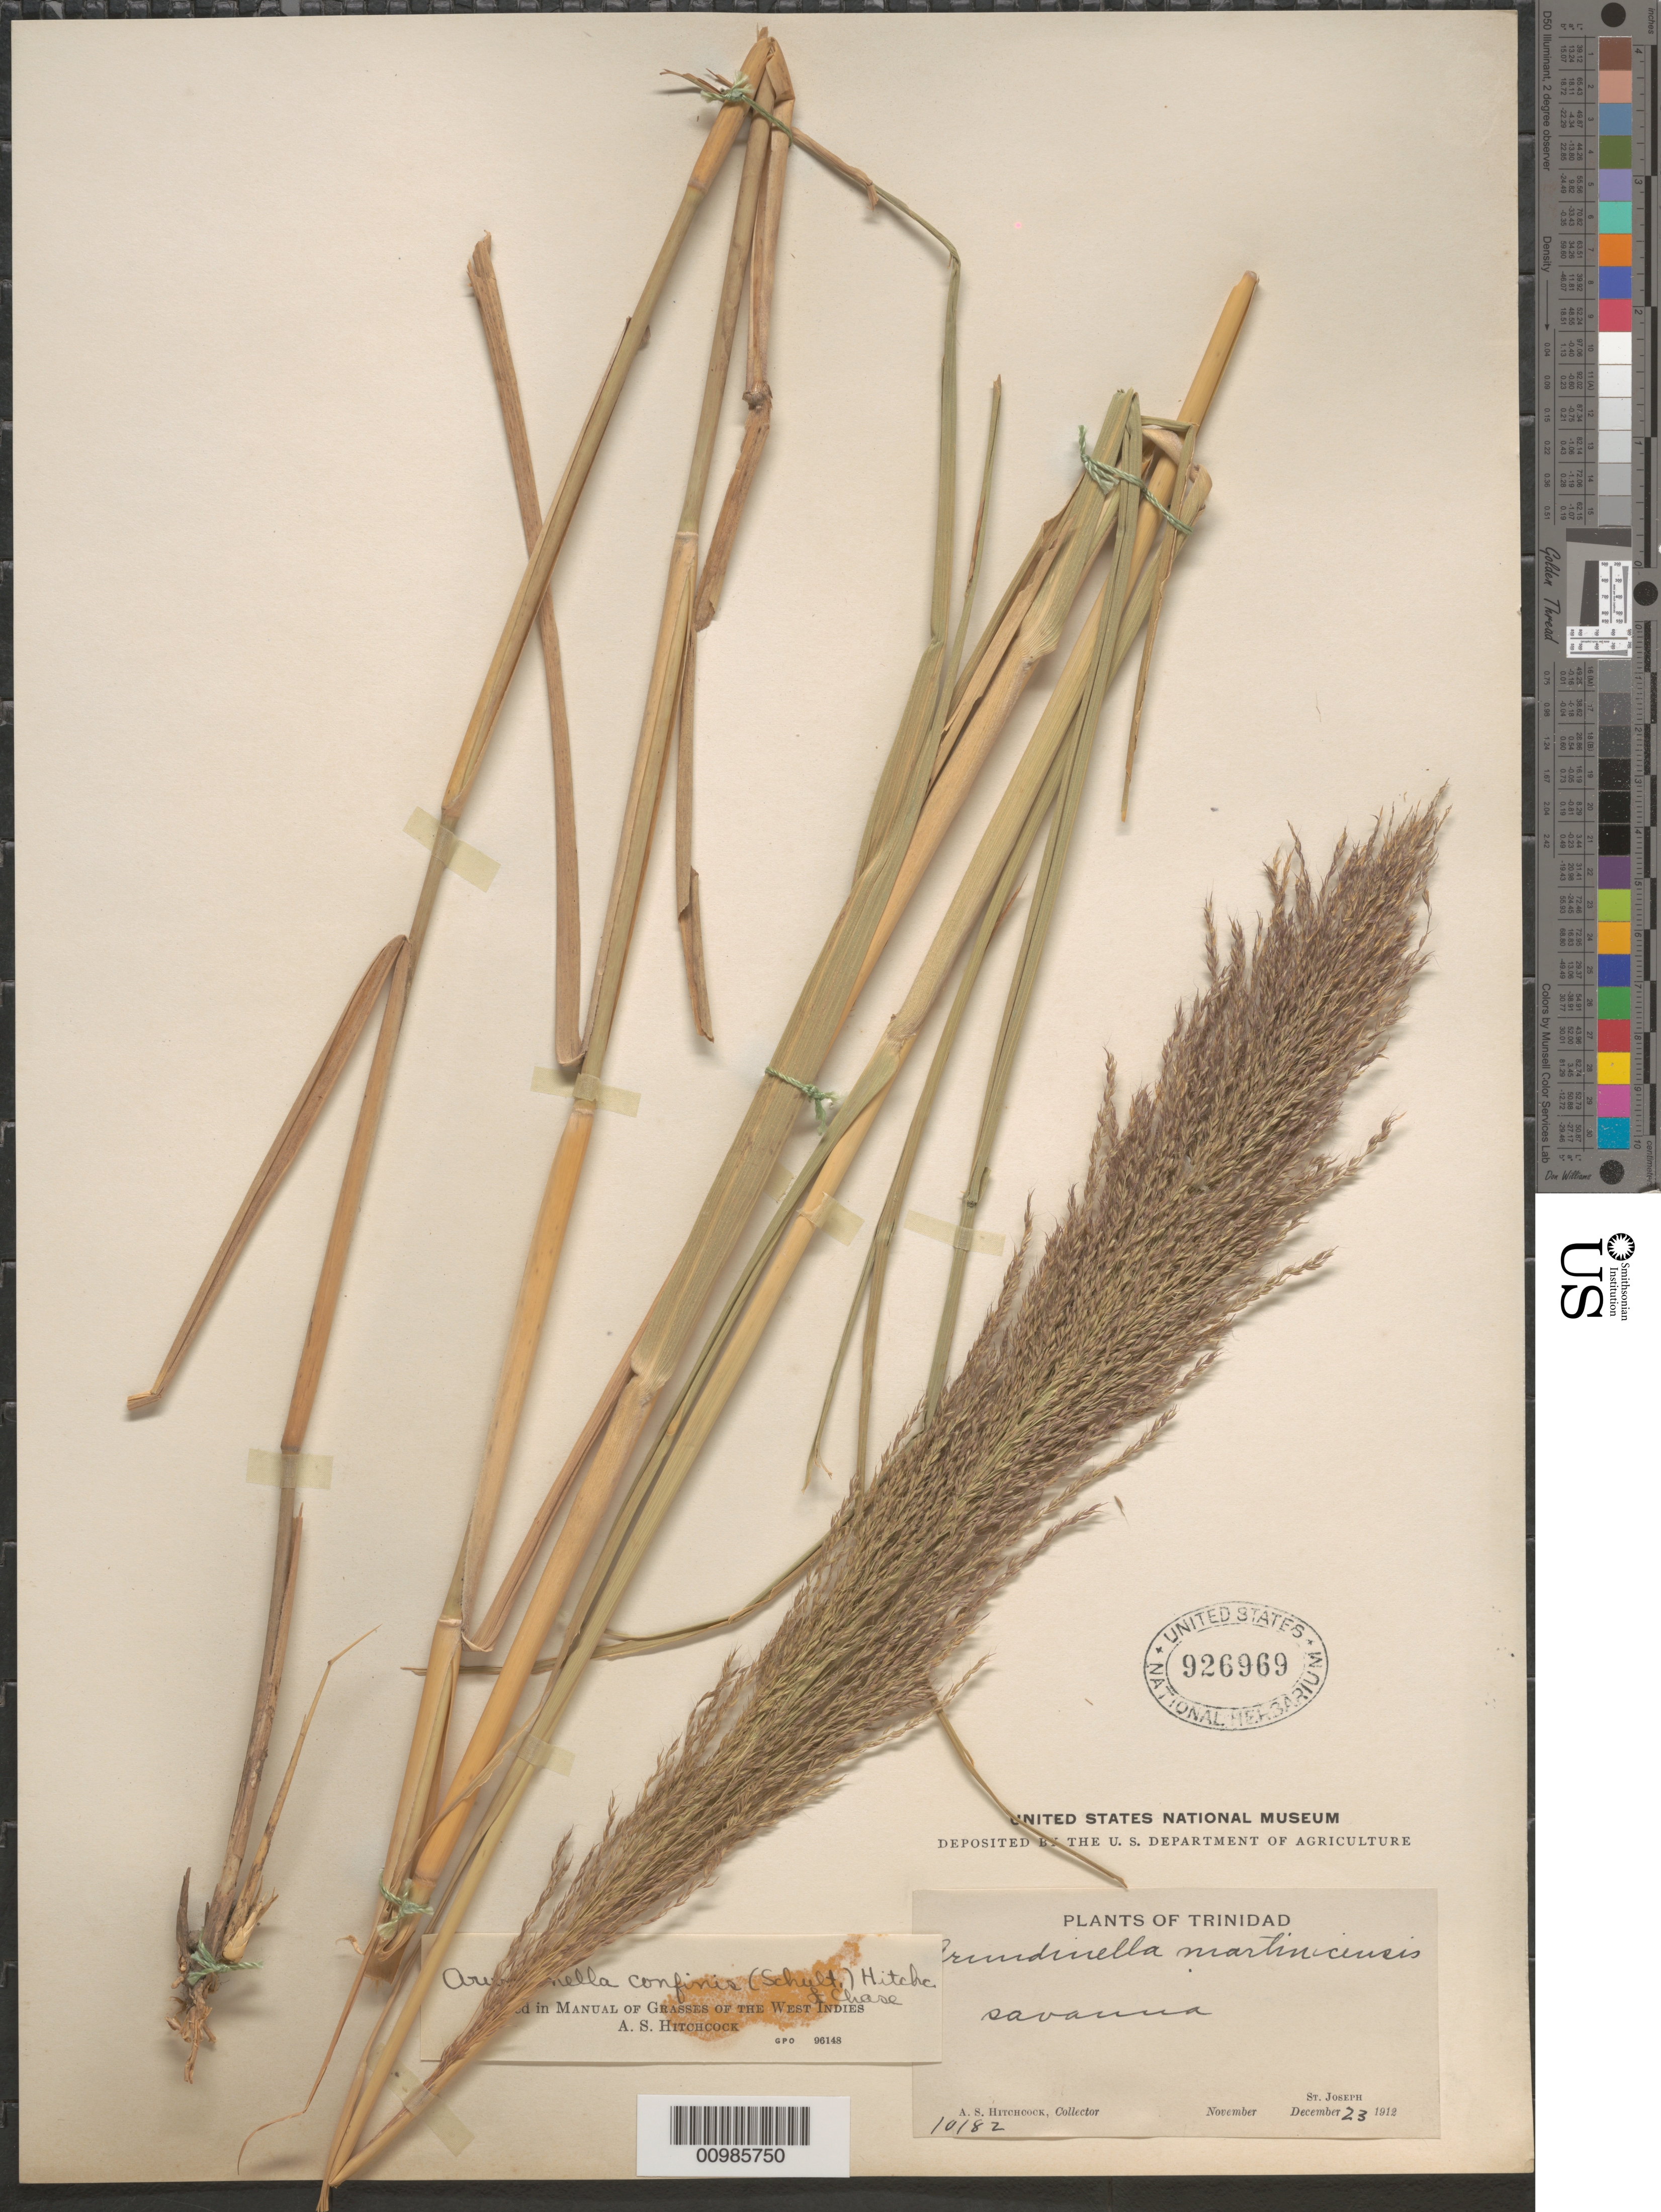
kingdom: Plantae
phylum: Tracheophyta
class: Liliopsida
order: Poales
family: Poaceae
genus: Arundinella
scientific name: Arundinella hispida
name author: (Humb. & Bonpl. ex Willd.) Kuntze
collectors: A. S. Hitchcock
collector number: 10182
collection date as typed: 23 Dec 1912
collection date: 1912-12-23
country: Trinidad and Tobago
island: Trinidad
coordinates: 0 N, 0 E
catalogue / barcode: US 926969